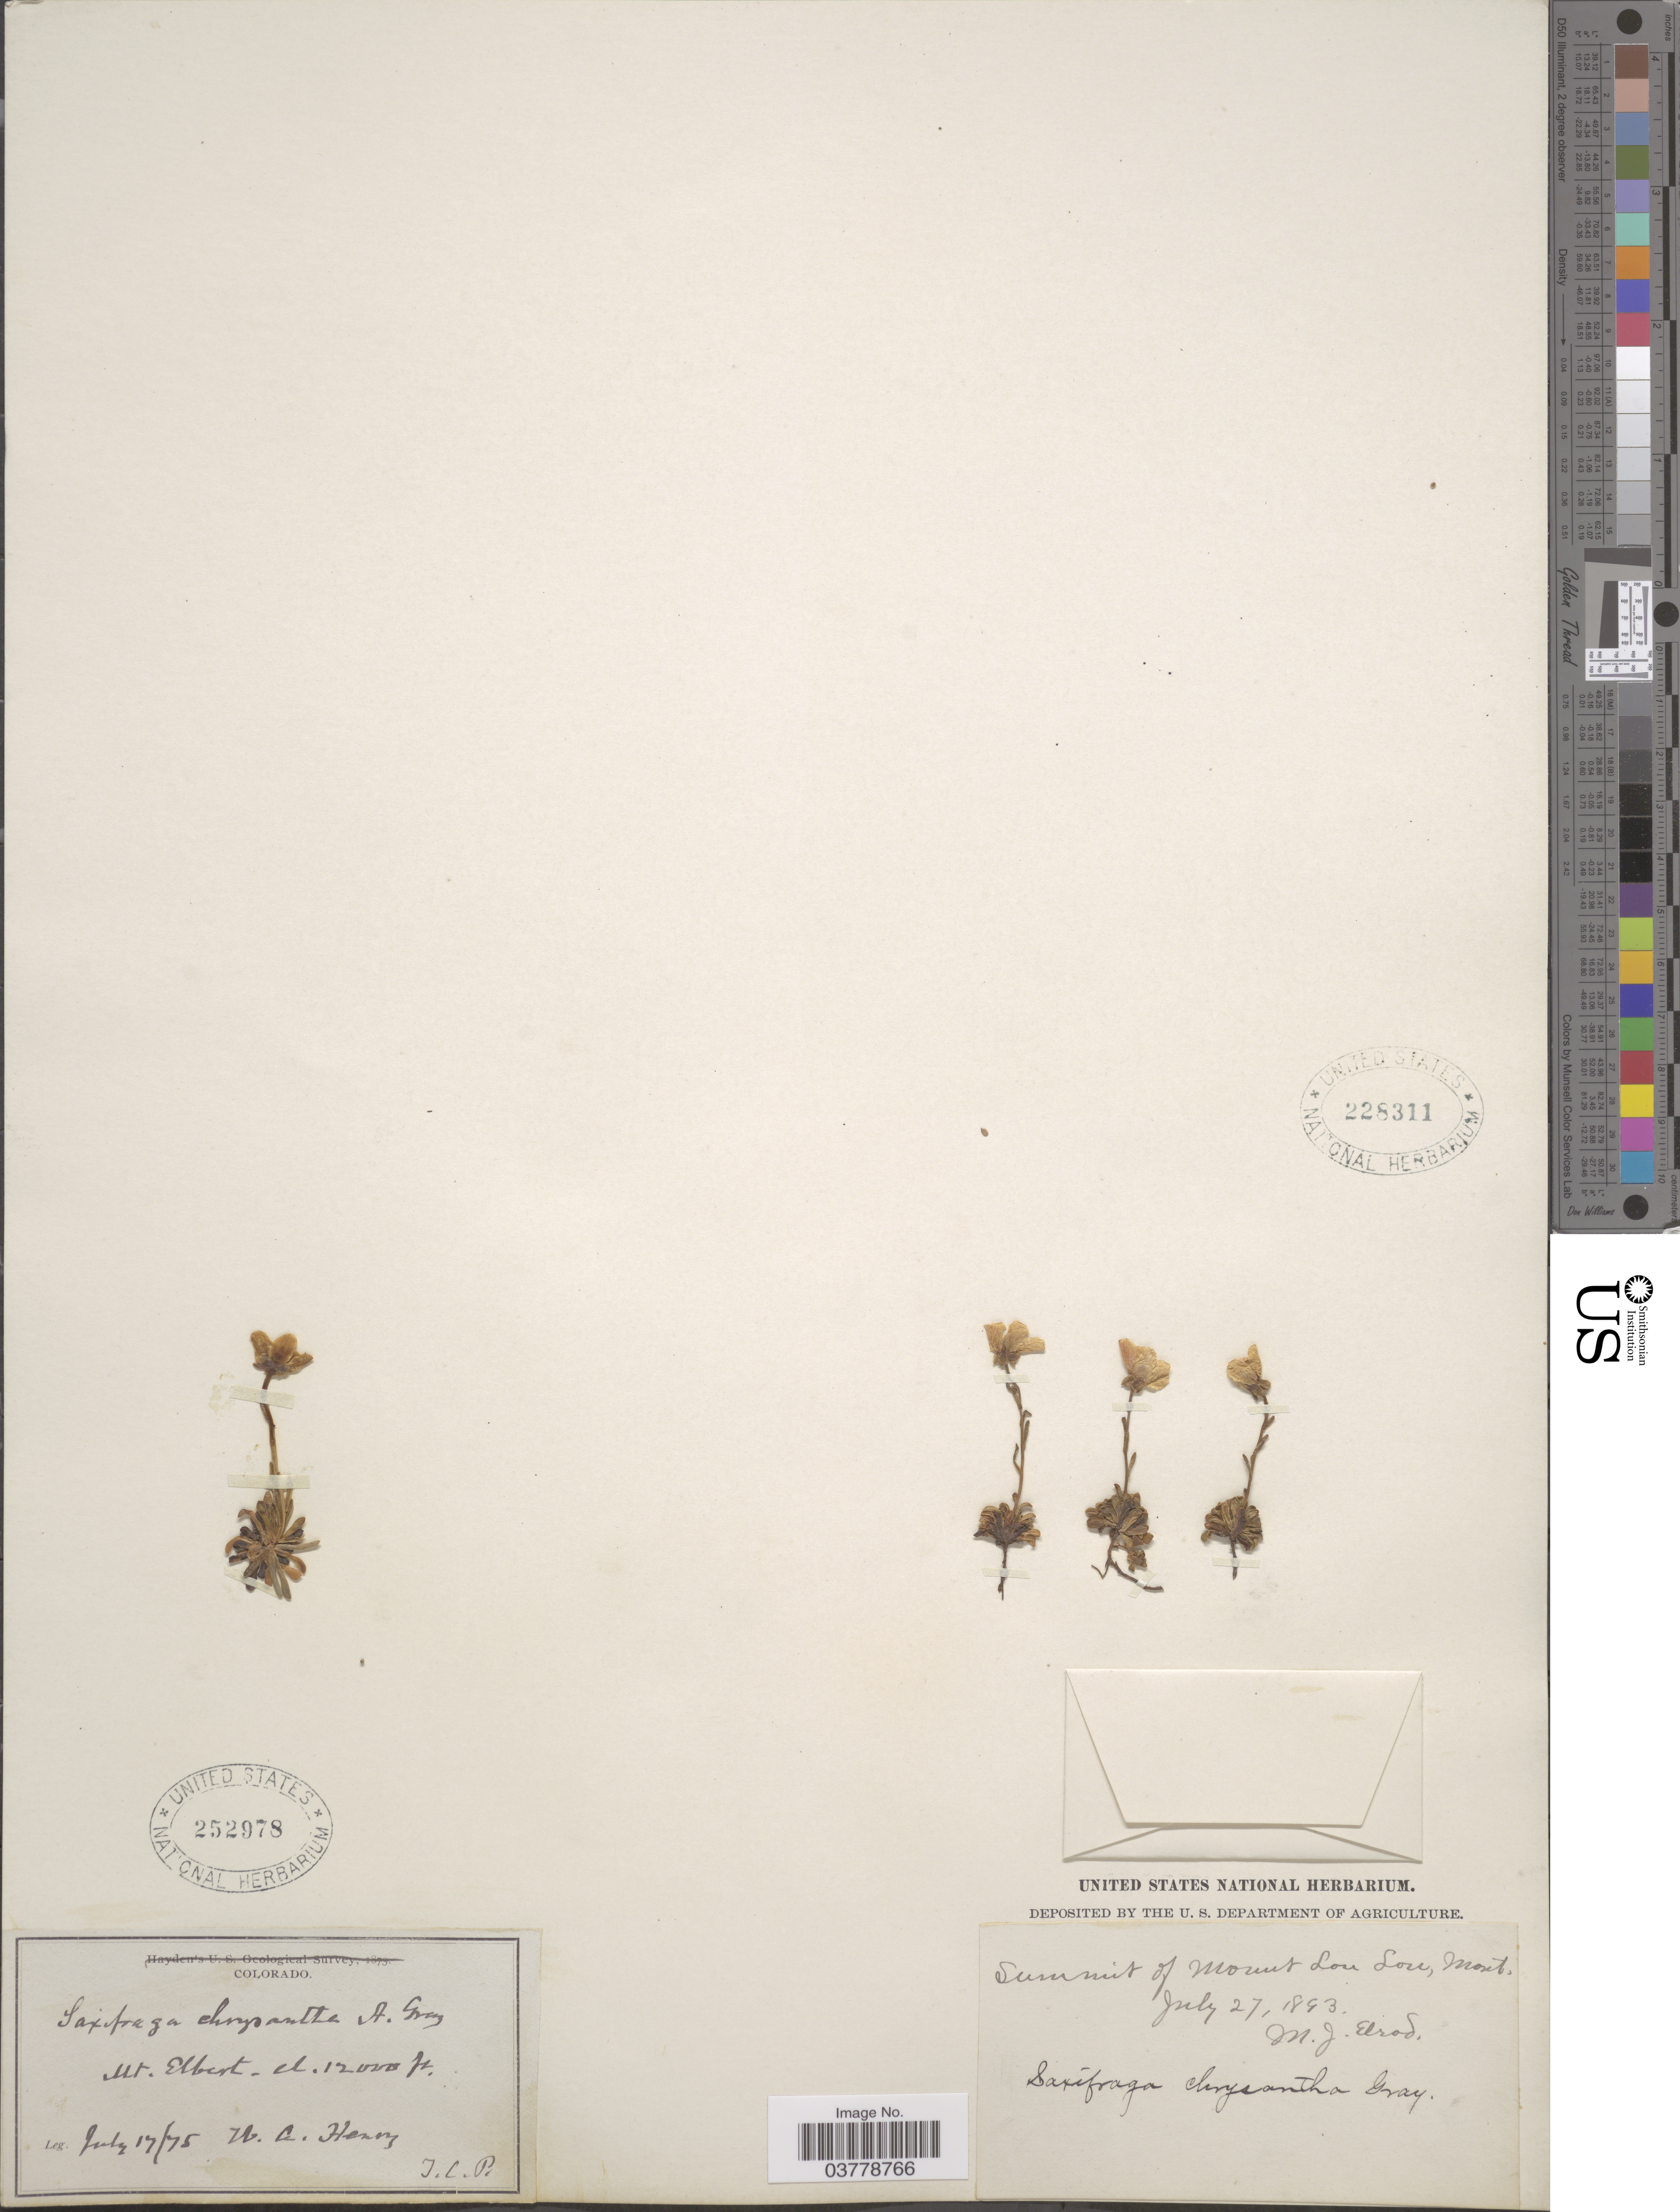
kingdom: Plantae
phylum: Tracheophyta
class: Magnoliopsida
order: Saxifragales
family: Saxifragaceae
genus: Saxifraga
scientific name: Saxifraga chrysantha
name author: A. Gray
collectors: W. A. Henry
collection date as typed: Transcribed d/m/y: 17/7/75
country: United States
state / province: Colorado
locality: Mt. Elbert.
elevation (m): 3658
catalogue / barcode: US 252978